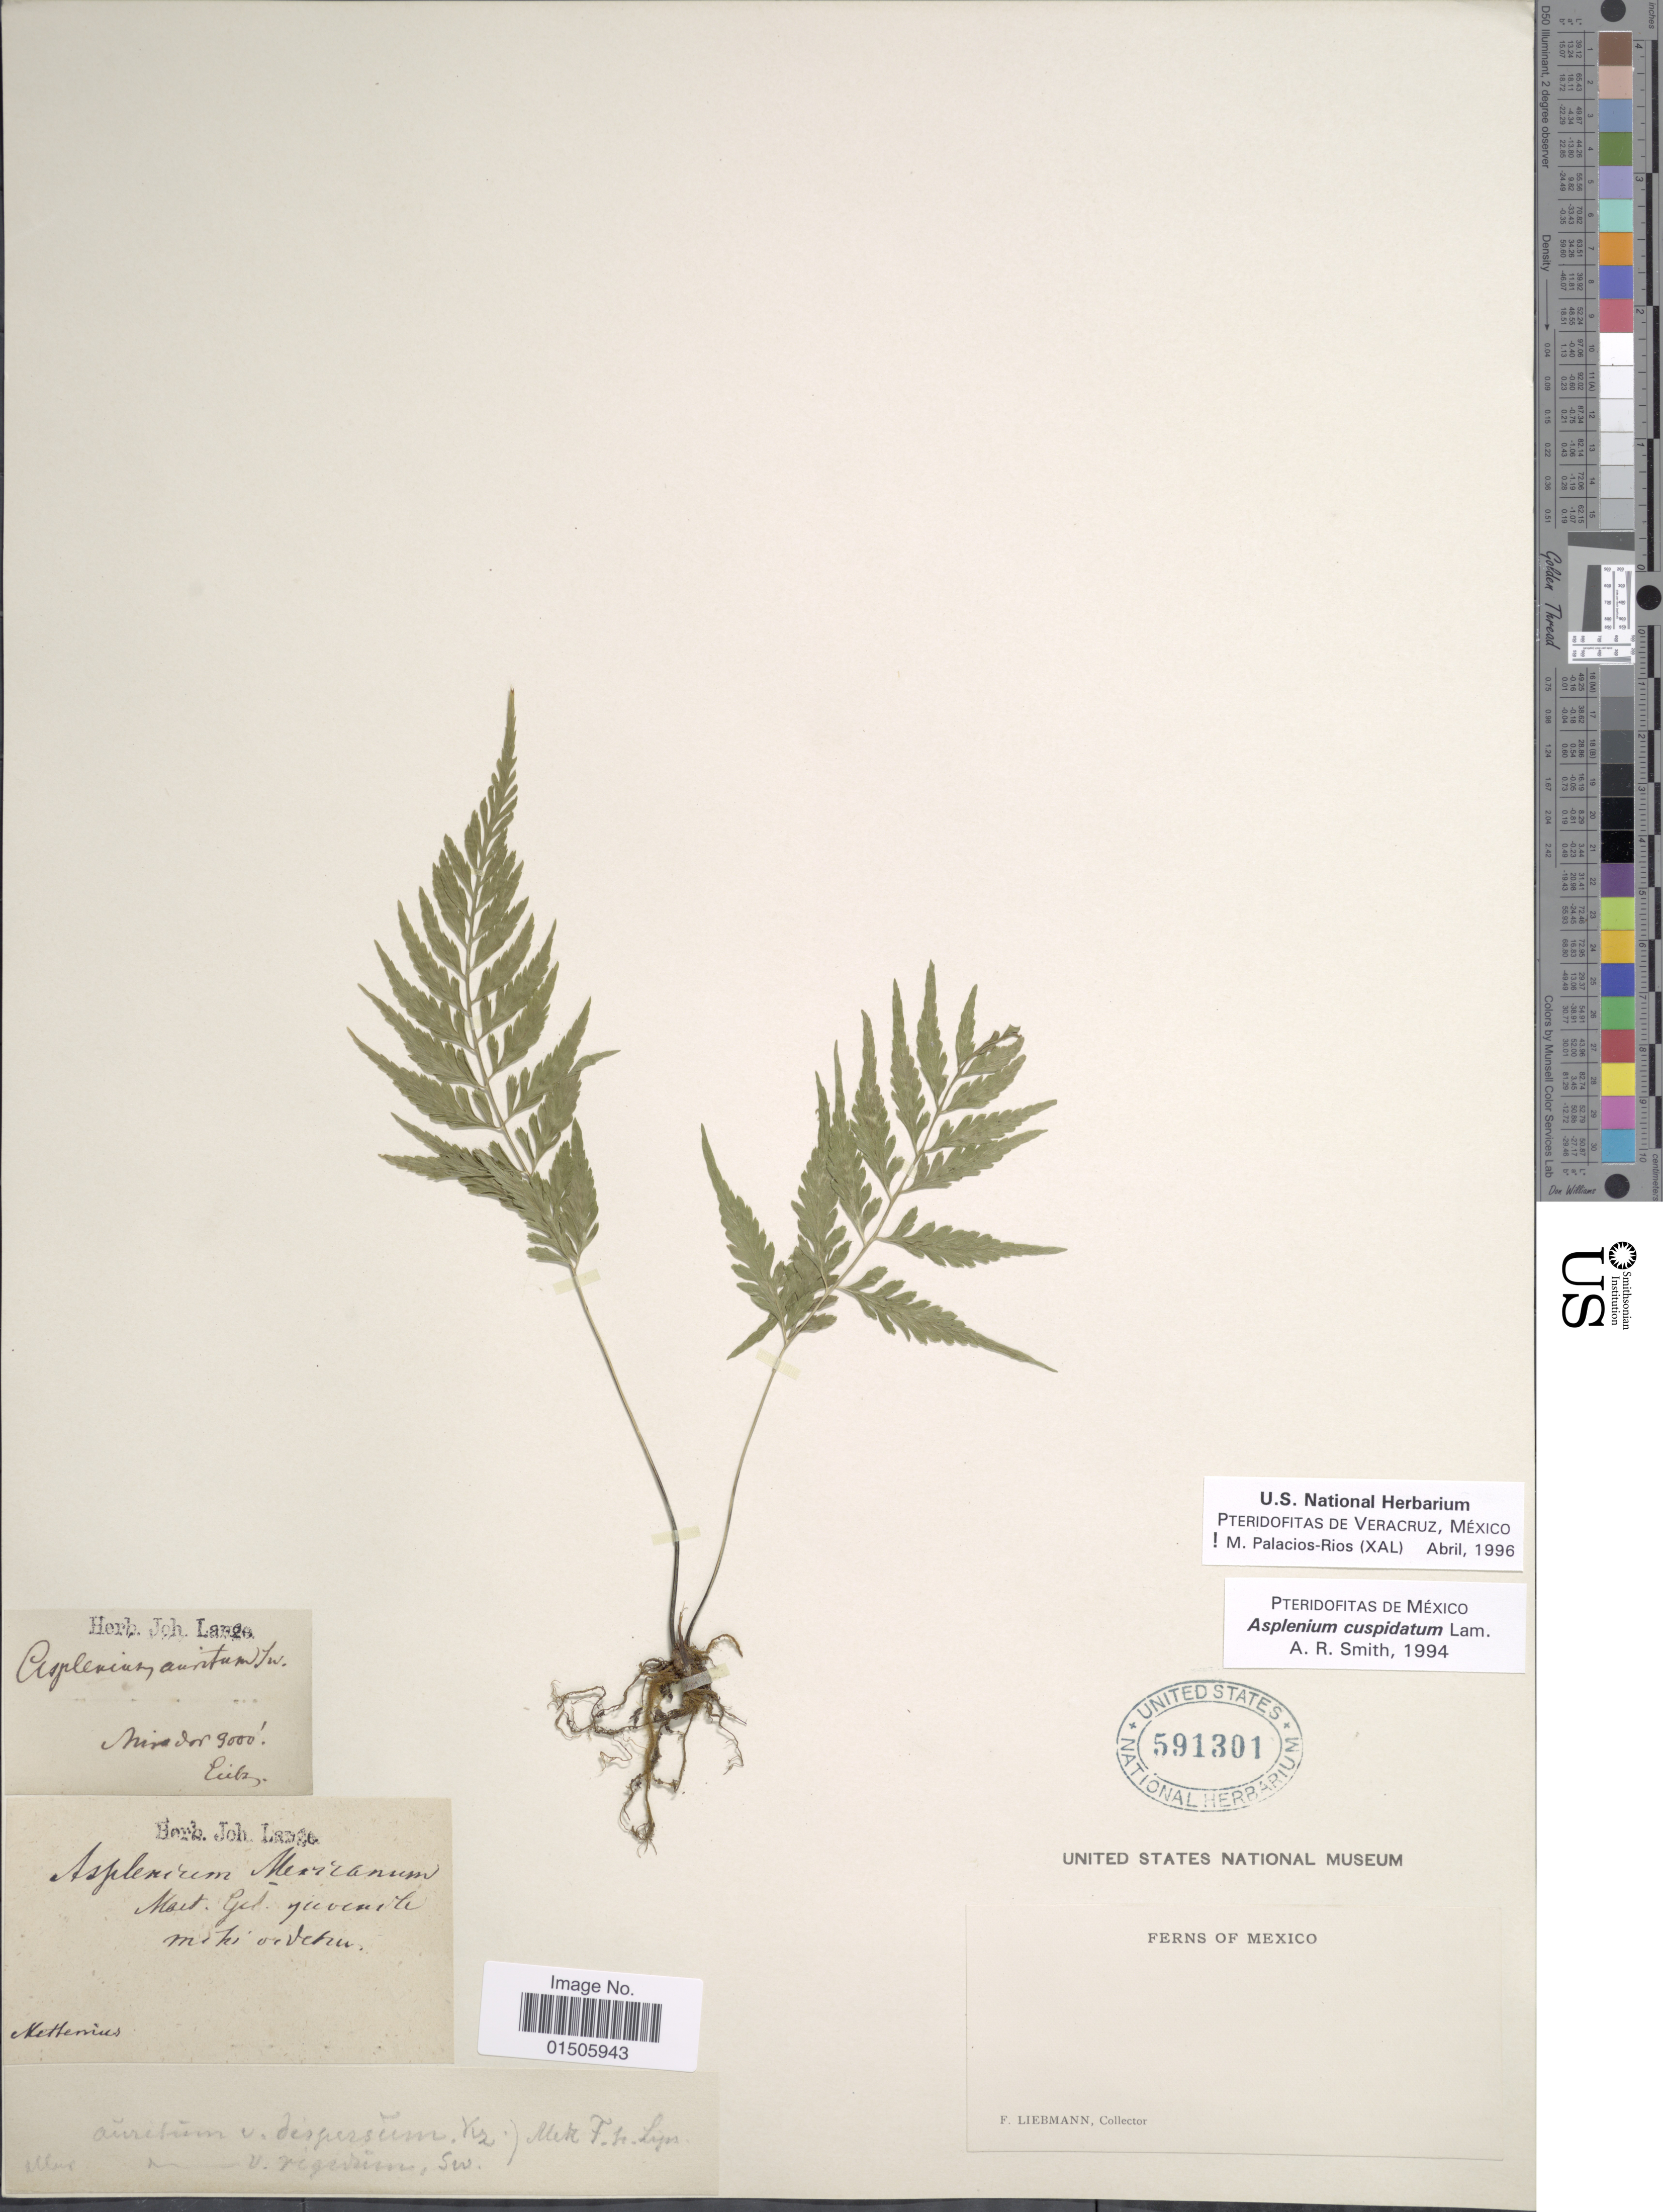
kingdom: Plantae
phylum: Tracheophyta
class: Polypodiopsida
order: Polypodiales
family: Aspleniaceae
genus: Asplenium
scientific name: Asplenium cuspidatum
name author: Lam.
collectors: F. Liebmann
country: Mexico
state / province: México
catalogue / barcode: US 591301